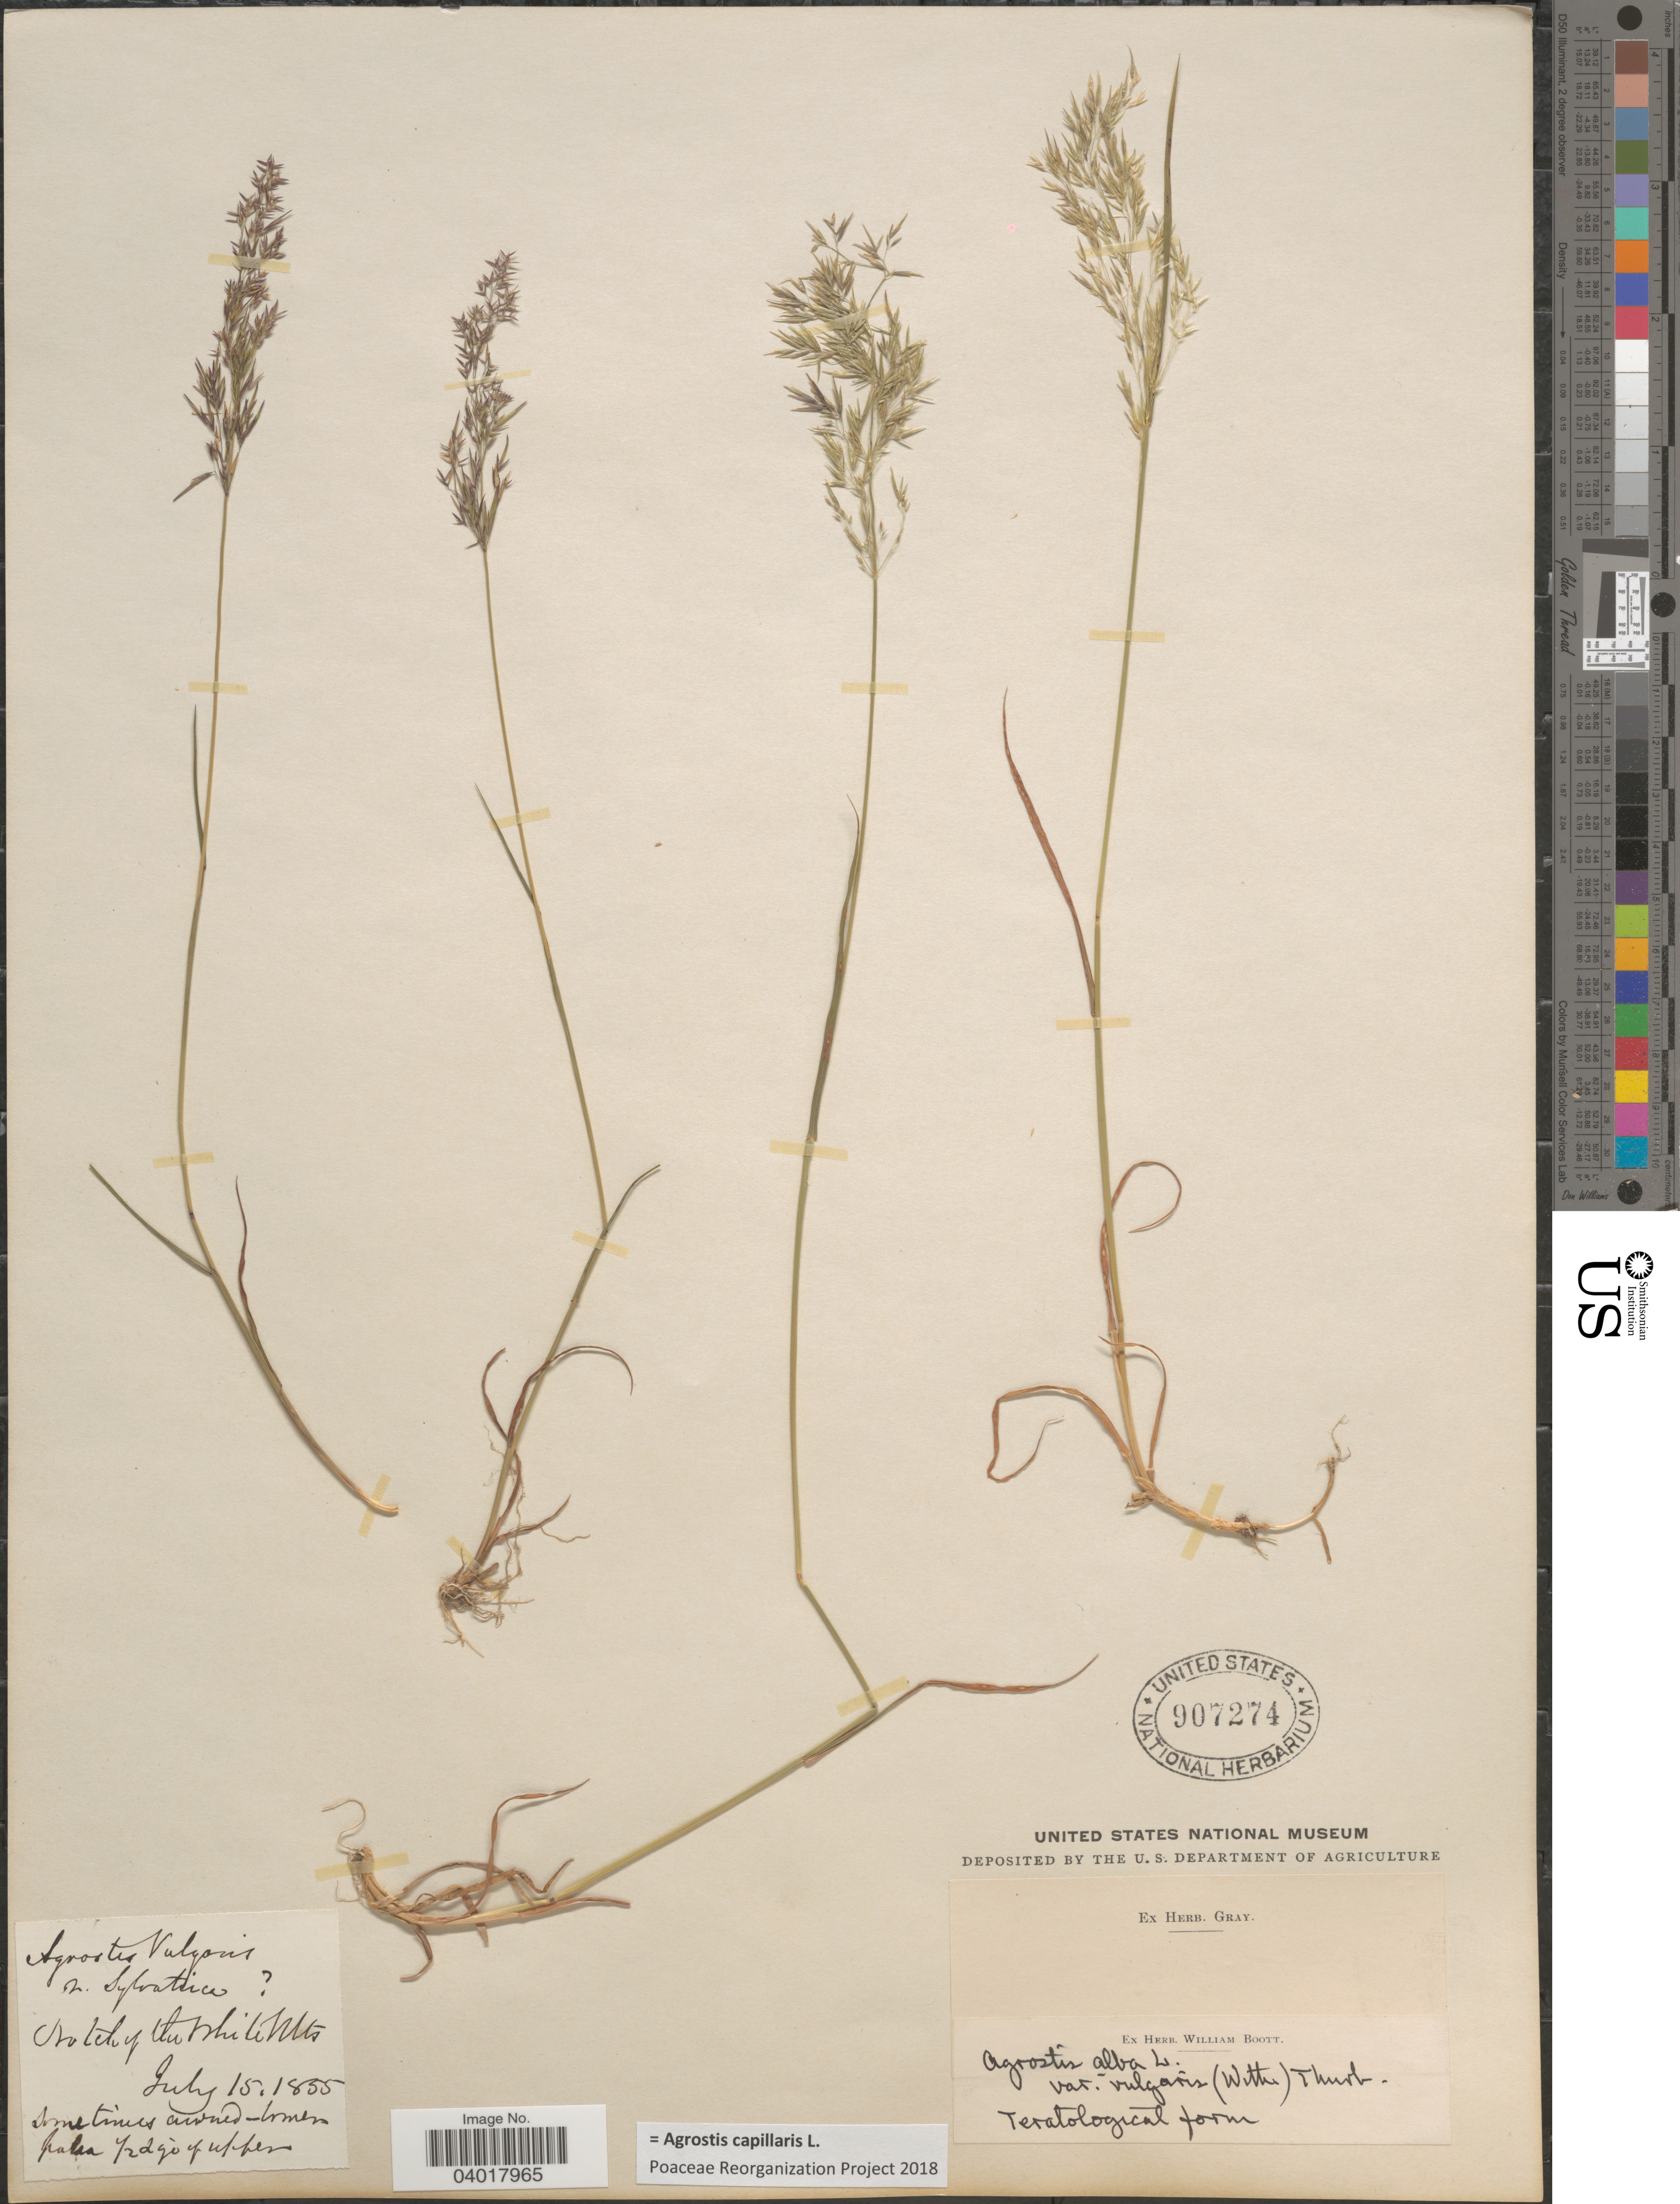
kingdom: Plantae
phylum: Tracheophyta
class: Liliopsida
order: Poales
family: Poaceae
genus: Agrostis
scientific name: Agrostis capillaris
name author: L.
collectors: ex herb. William Boott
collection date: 1855-07-15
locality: Notch of the White Mts.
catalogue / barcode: US 907274